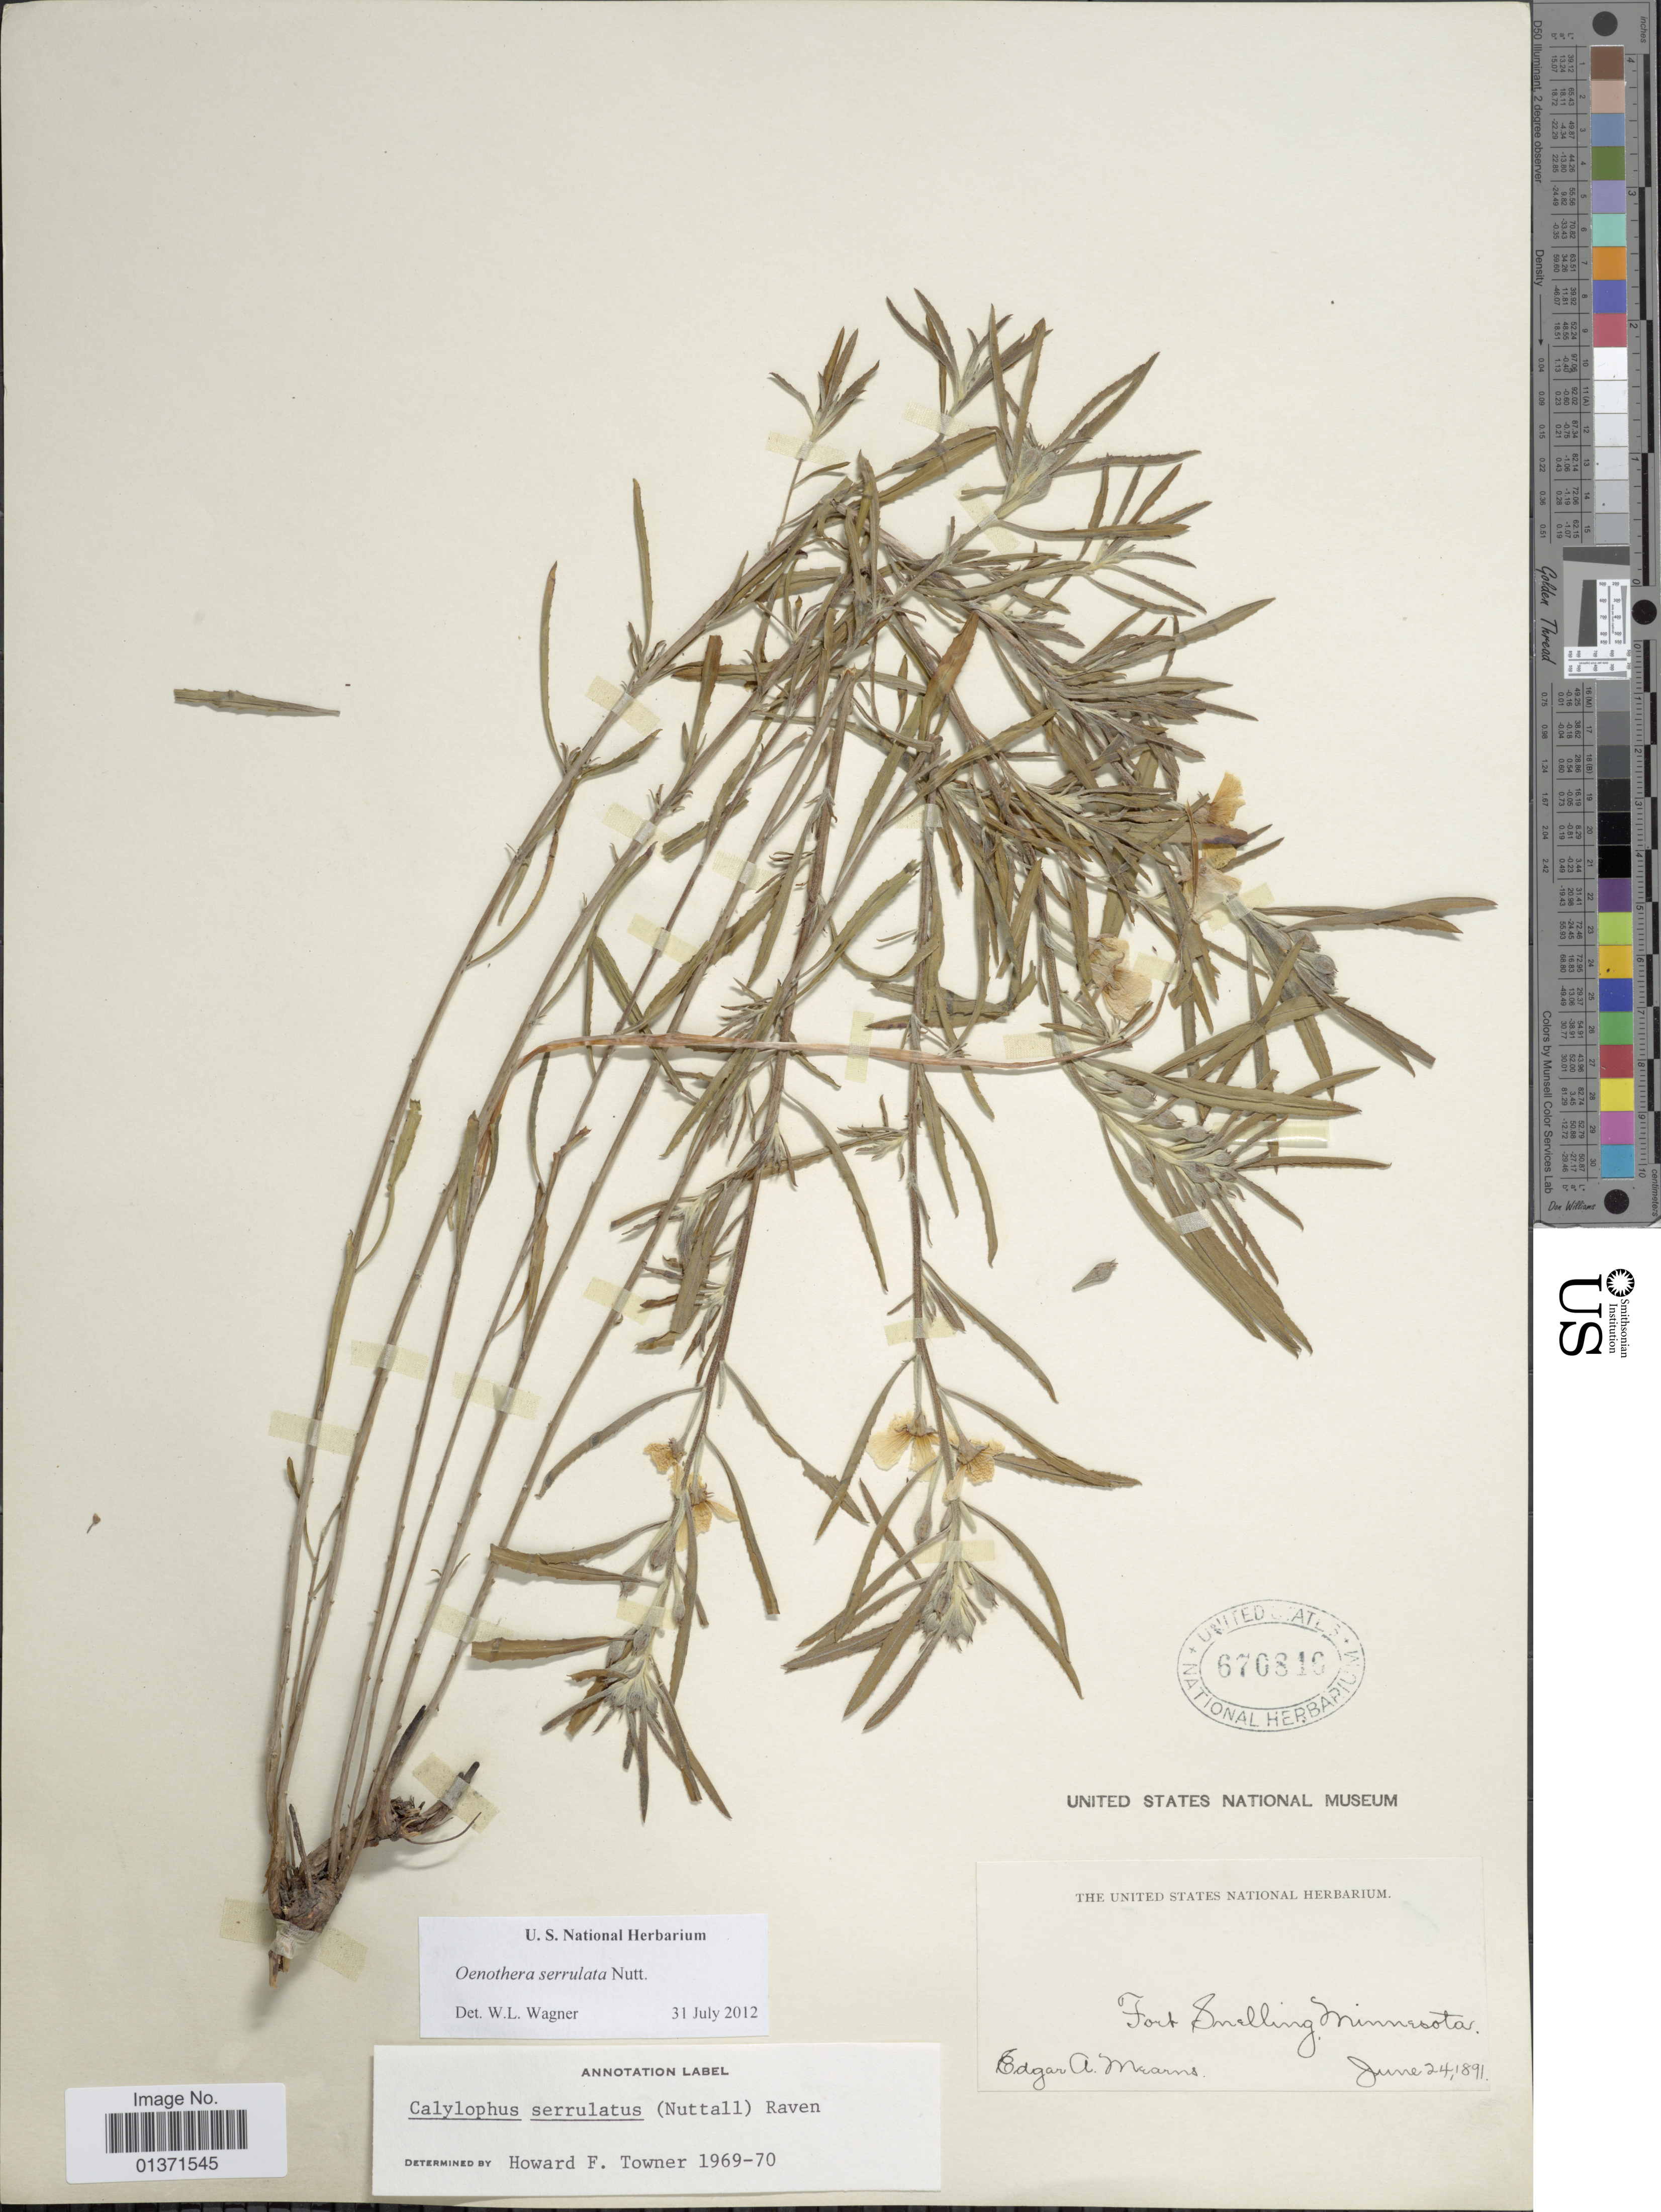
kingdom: Plantae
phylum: Tracheophyta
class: Magnoliopsida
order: Myrtales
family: Onagraceae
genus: Oenothera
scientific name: Oenothera serrulata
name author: Nutt.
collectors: E. A. Mearns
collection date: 1891-06-24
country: United States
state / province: Minnesota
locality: Fort Snelling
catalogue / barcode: US 670816